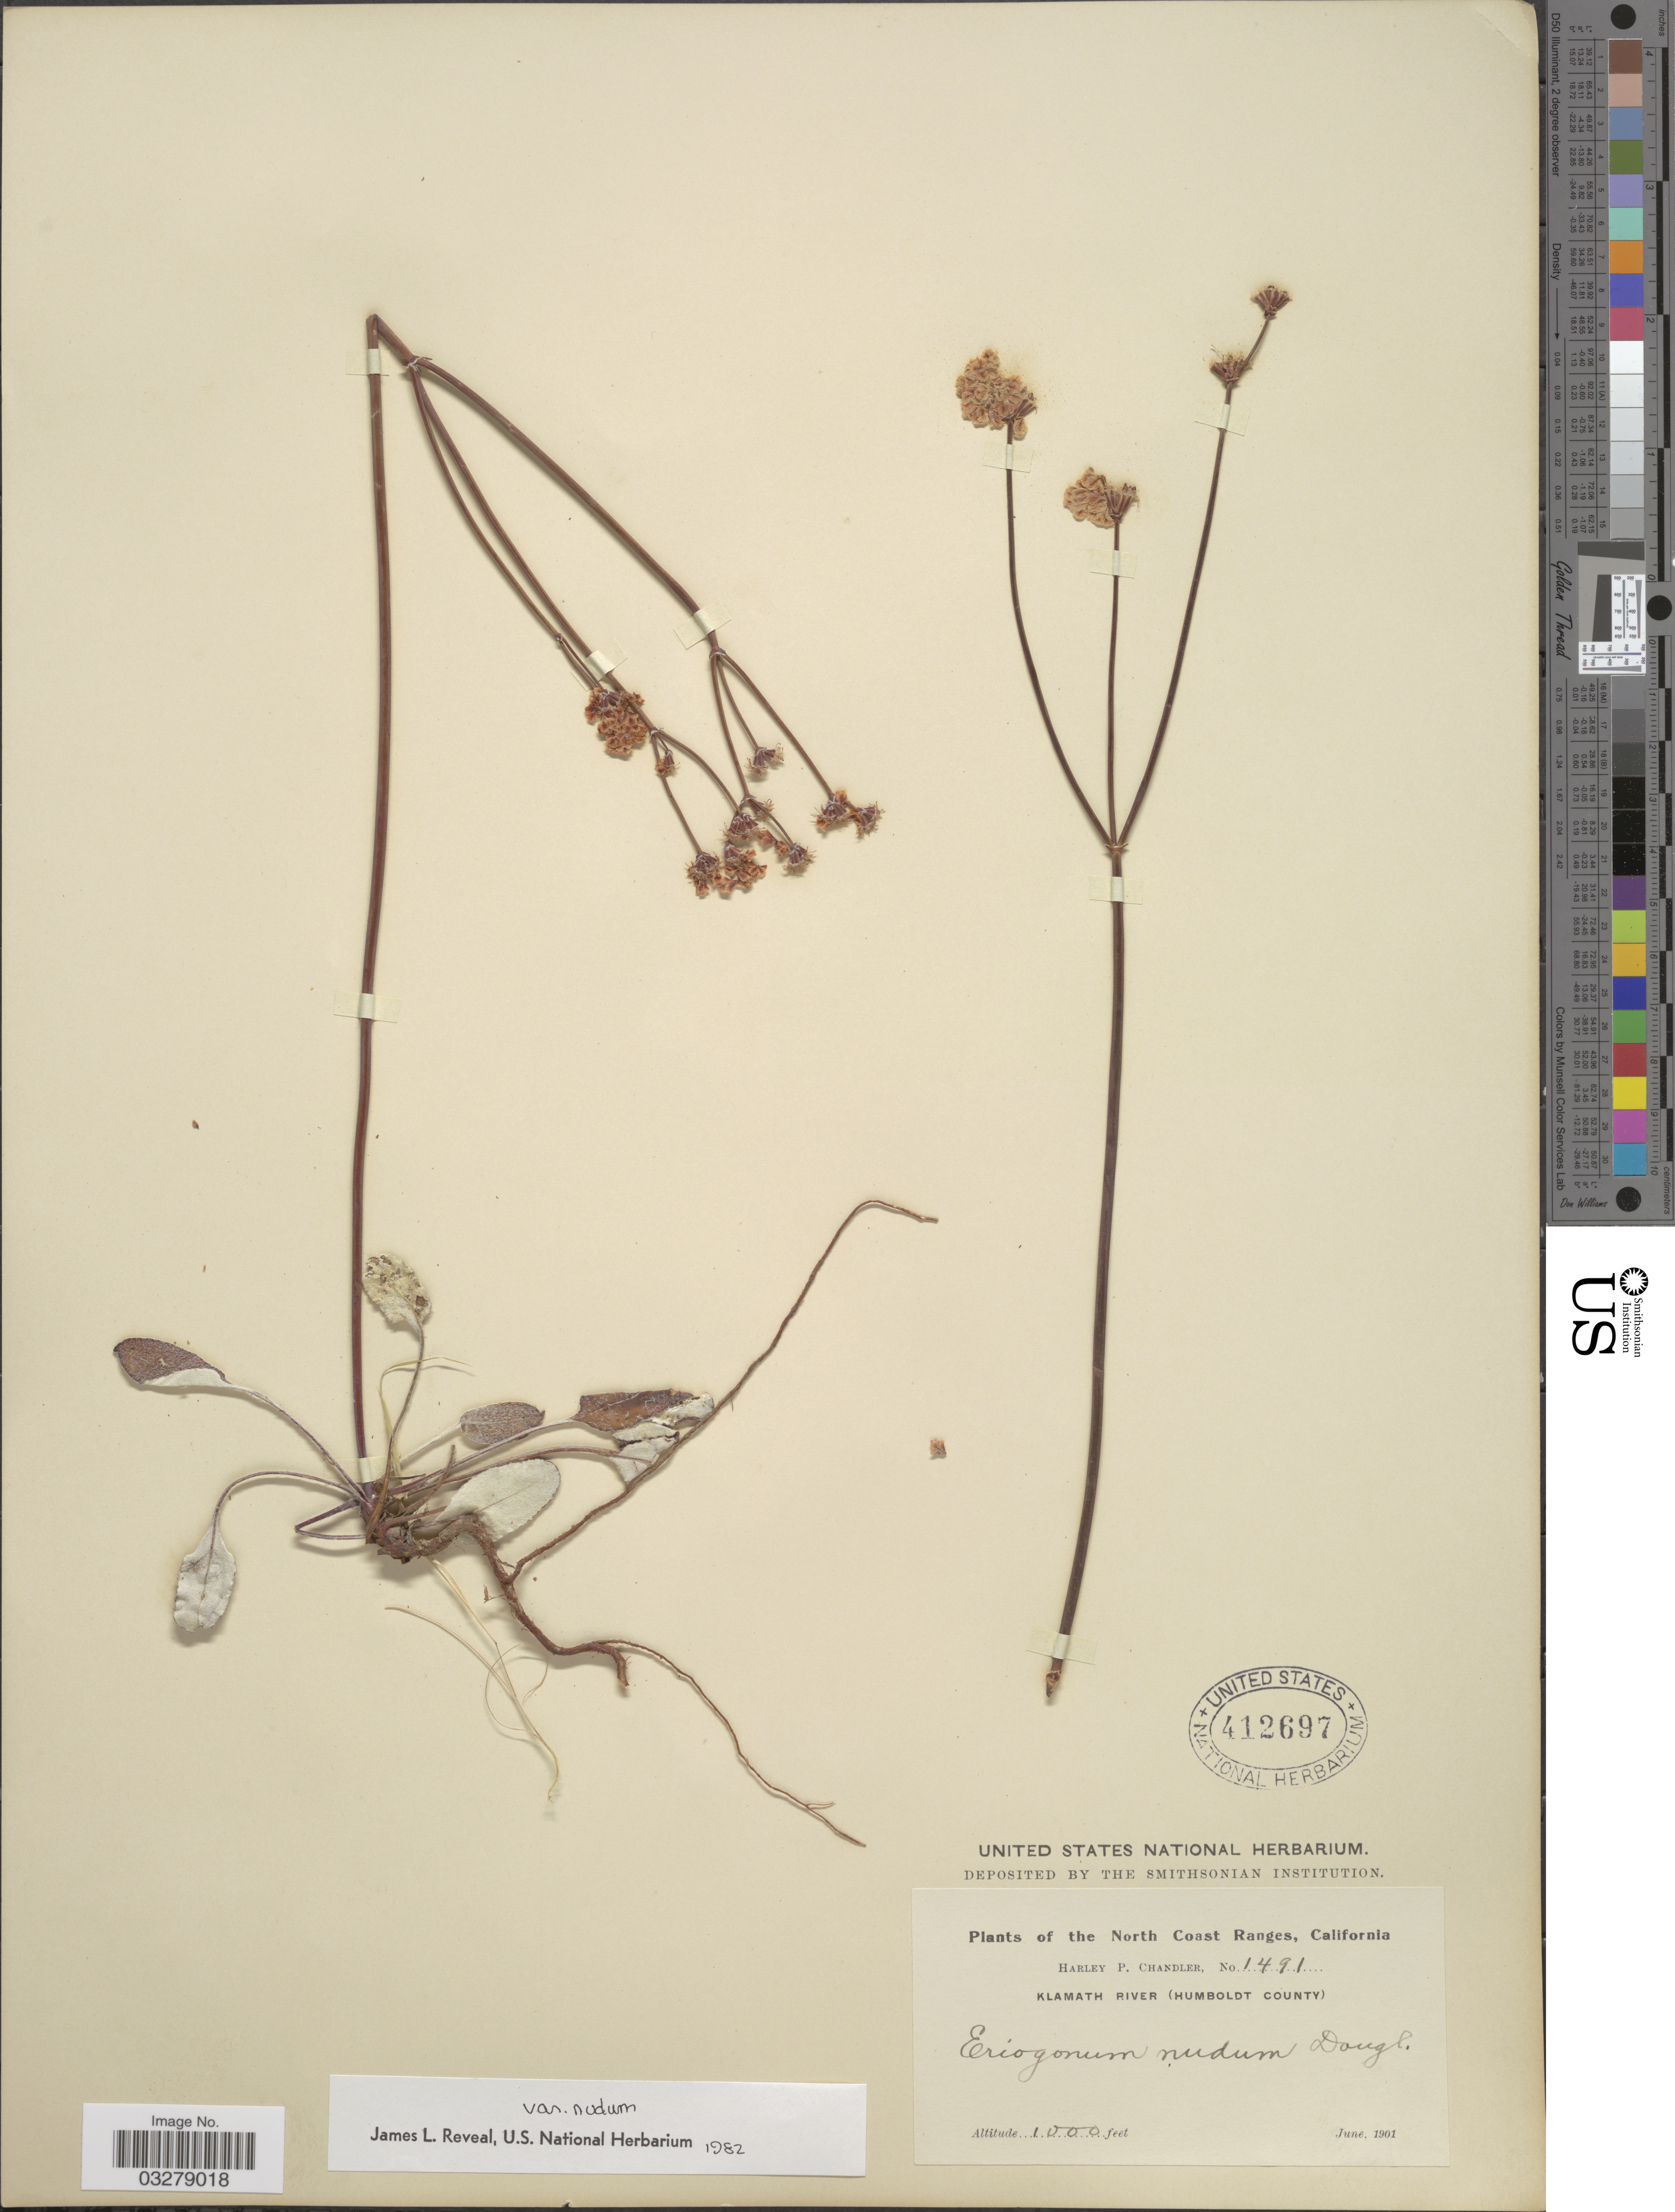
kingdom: Plantae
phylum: Tracheophyta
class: Magnoliopsida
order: Caryophyllales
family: Polygonaceae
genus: Eriogonum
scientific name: Eriogonum nudum var. nudum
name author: Douglas ex Benth.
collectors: H. Chandler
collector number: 1491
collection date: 1901-06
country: United States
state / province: California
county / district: Humboldt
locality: North Coast Ranges, Klamath River (Humboldt County).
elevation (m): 305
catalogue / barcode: US 412697